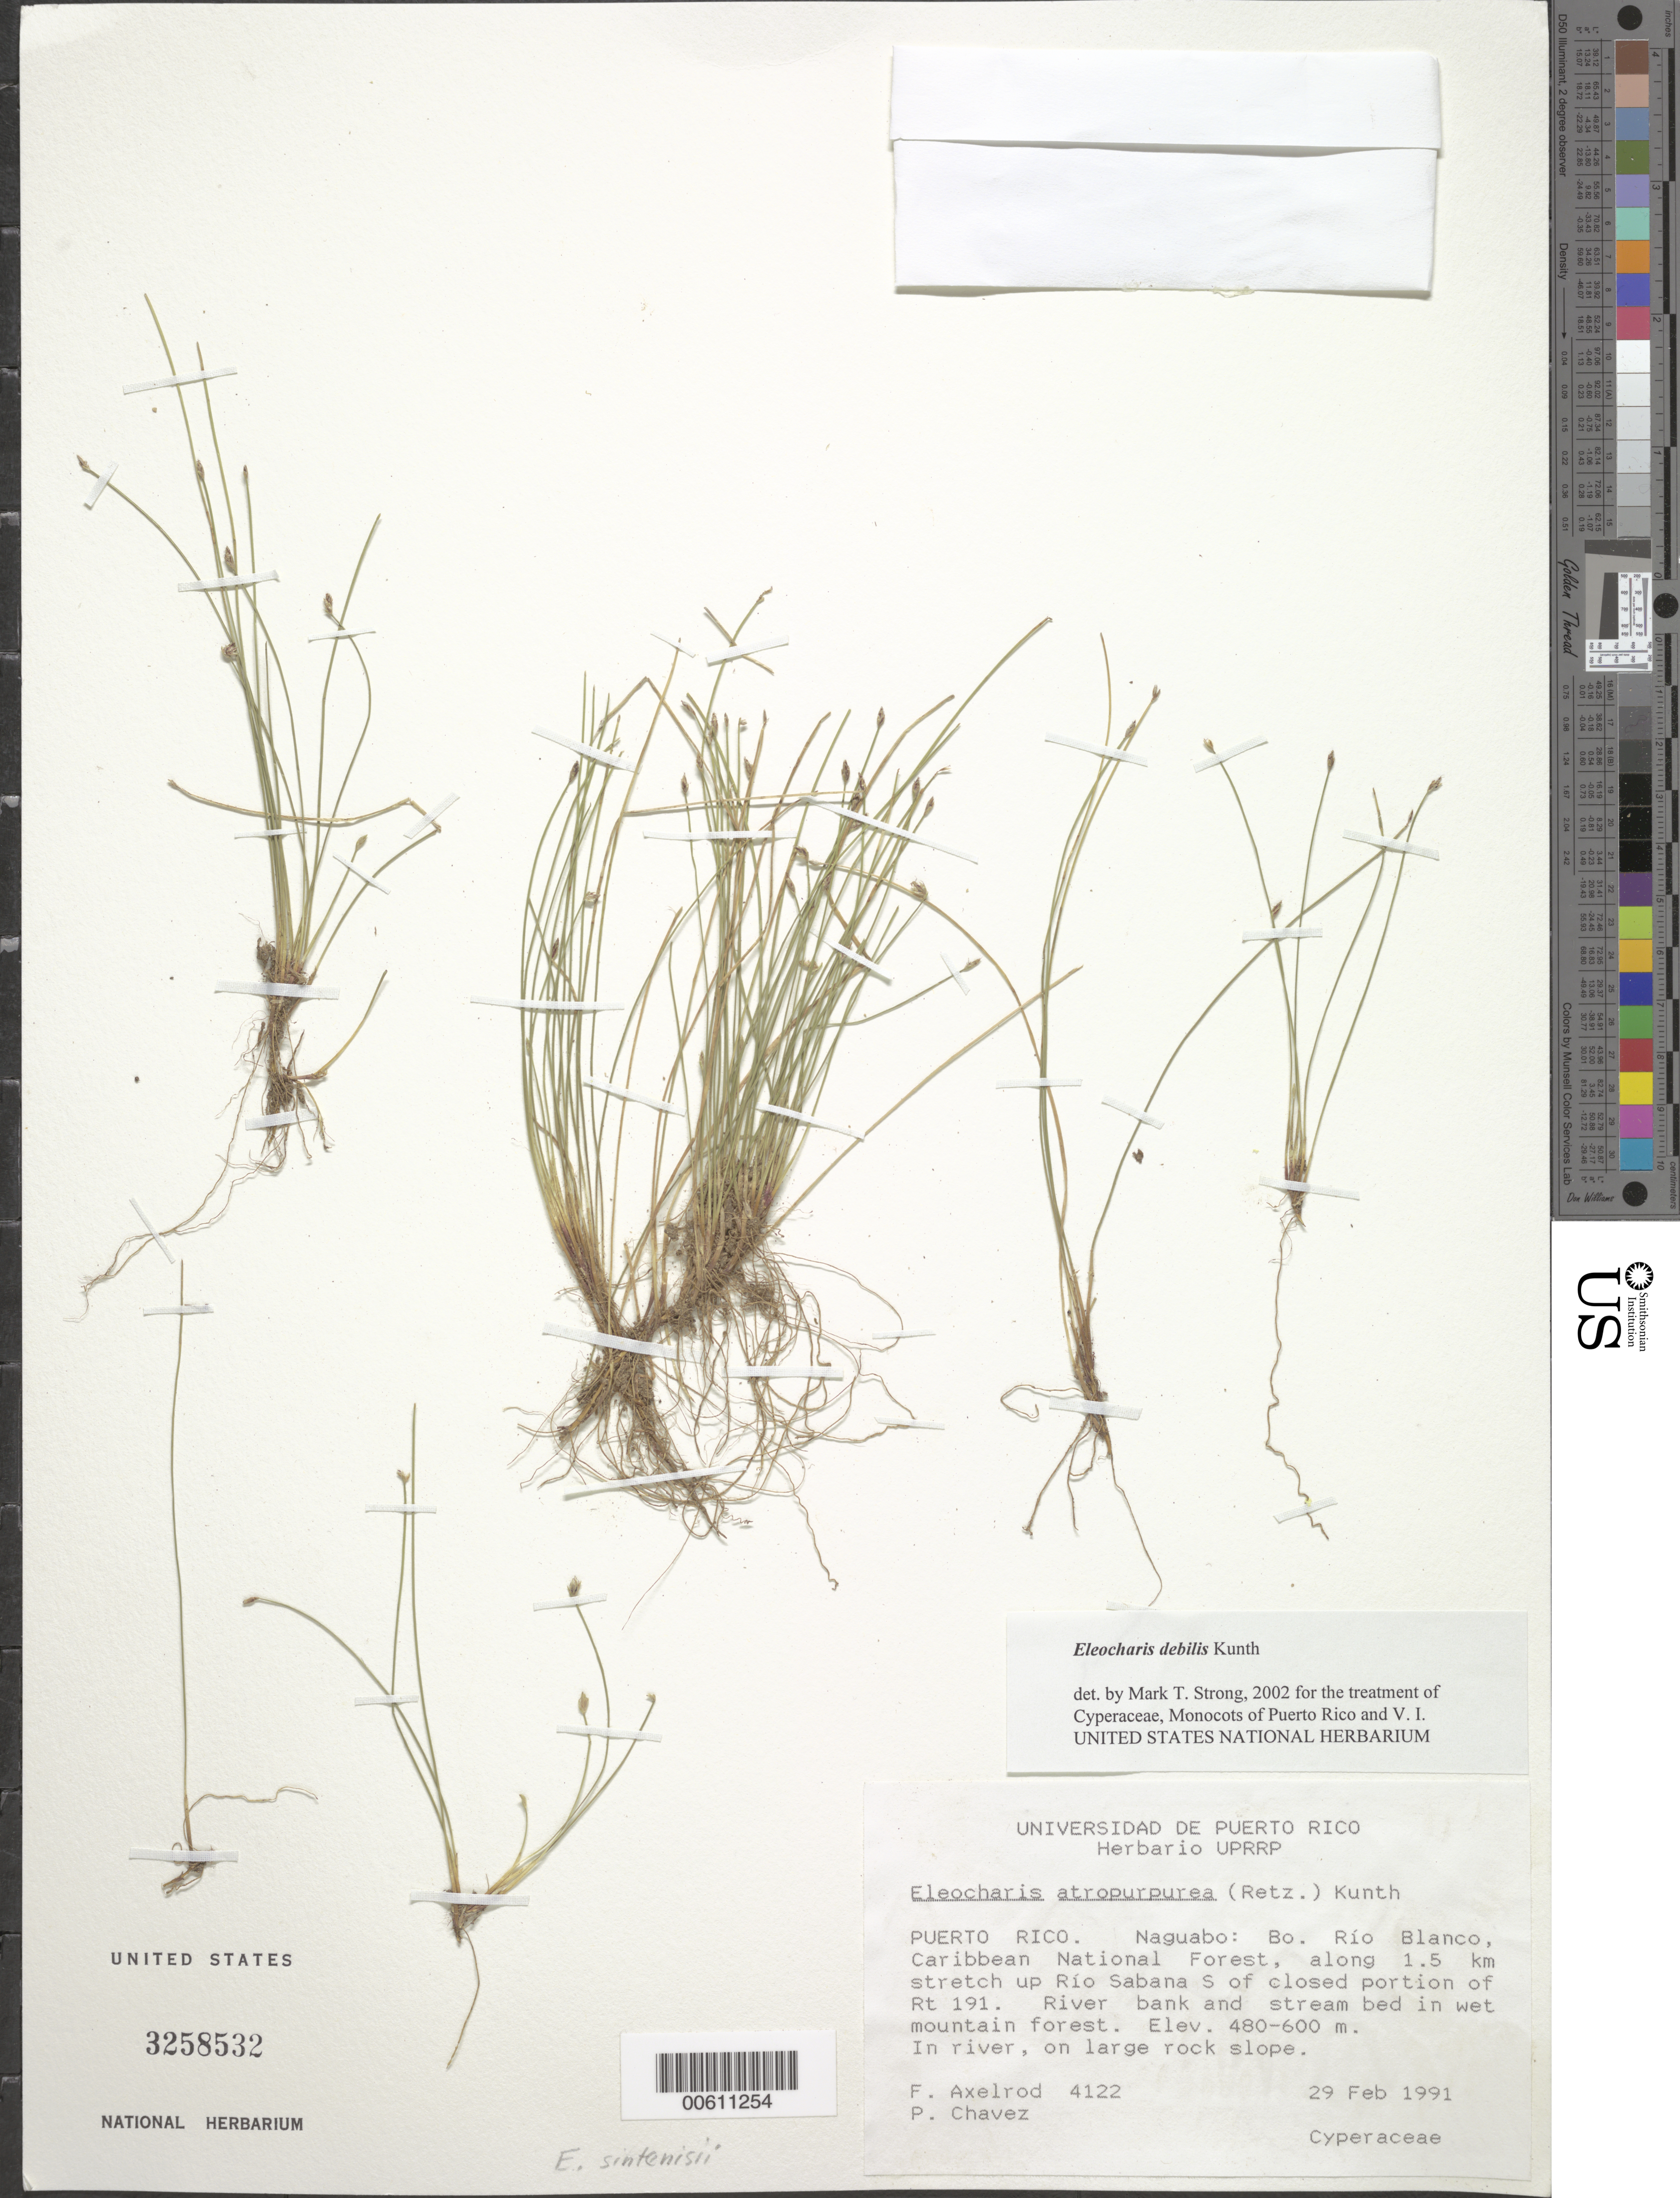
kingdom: Plantae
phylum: Tracheophyta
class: Liliopsida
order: Poales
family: Cyperaceae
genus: Eleocharis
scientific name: Eleocharis debilis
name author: Kunth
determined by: Strong, M. T., (US), Smithsonian Institution - National Museum of Natural History (UNITED STATES)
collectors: F. S. Axelrod & P. Chavez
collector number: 4122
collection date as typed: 29 Feb 1991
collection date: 1991-02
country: Puerto Rico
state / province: Naguabo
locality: Naguabo: Bo. Rio Blanco, Caribbean National Forest, along 1.5 km stretch up Rio Sabana S of closed portion of Rt. 191.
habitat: River bank and stream bed in wet mountain forest. In river, on large rock slope.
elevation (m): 480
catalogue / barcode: US 3258532